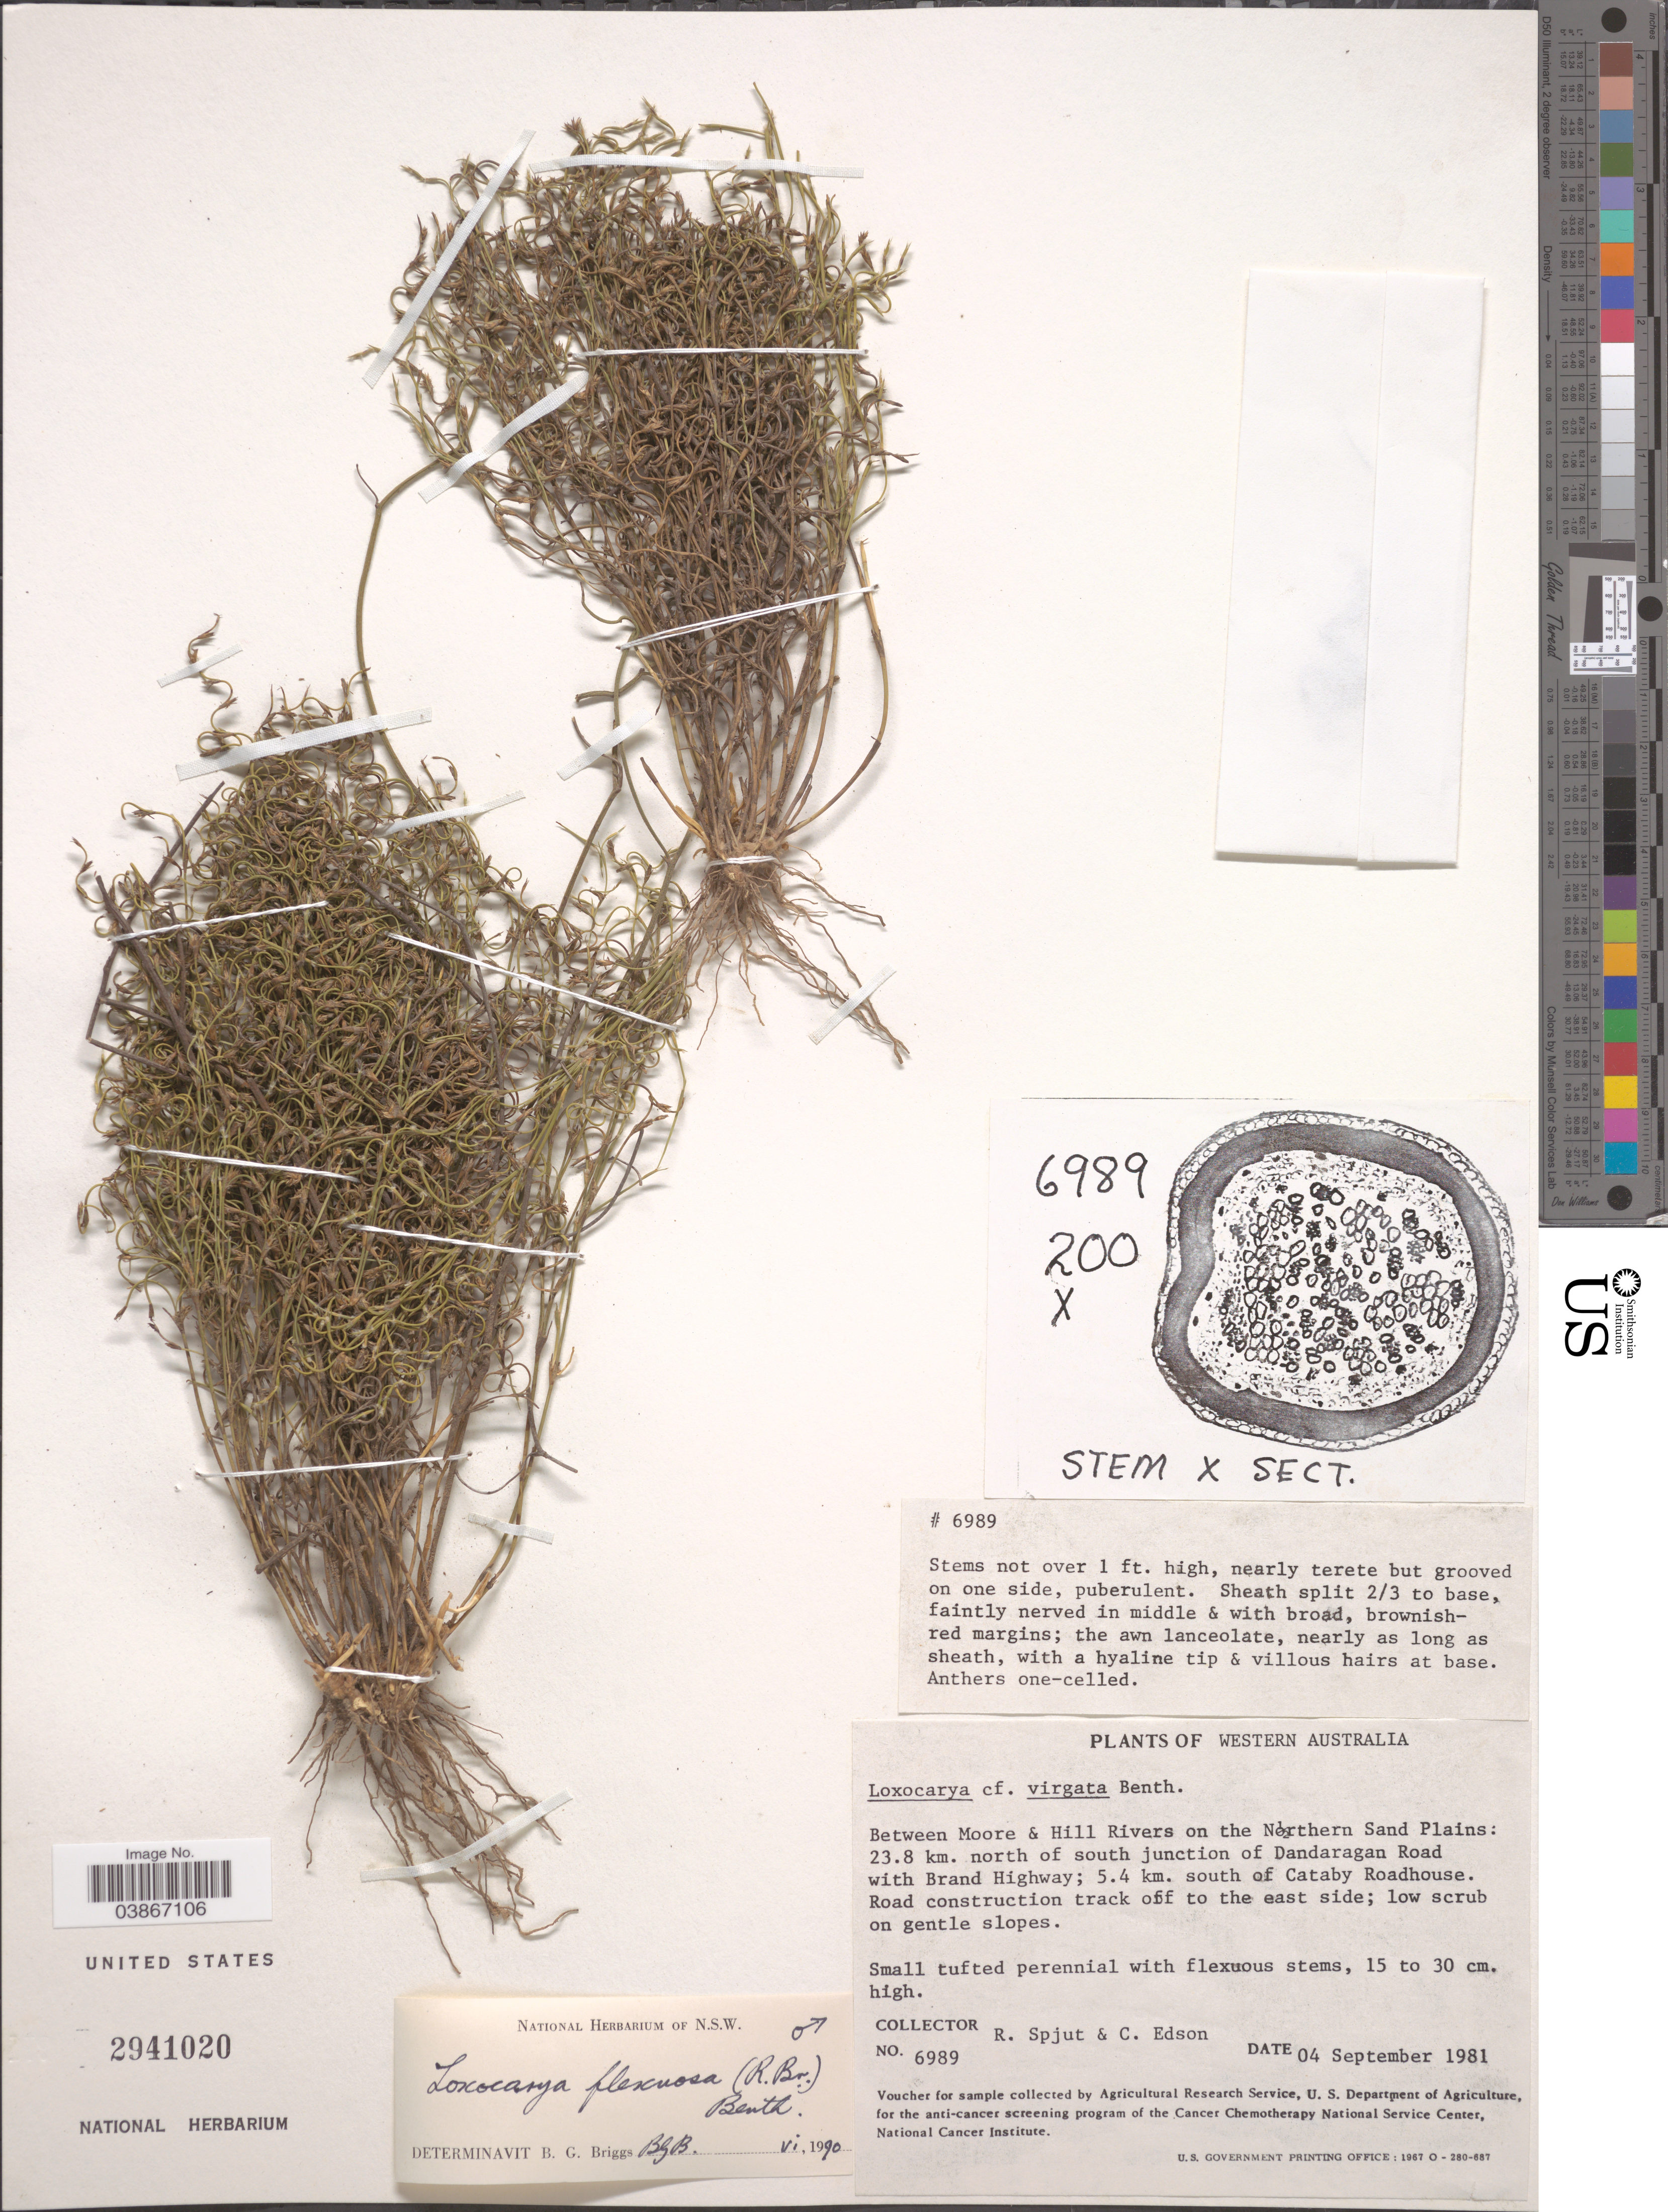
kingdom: Plantae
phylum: Tracheophyta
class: Liliopsida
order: Poales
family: Restionaceae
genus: Desmocladus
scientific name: Desmocladus flexuosus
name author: (R. Br.) B.G. Briggs & L.A.S. Johnson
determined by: Strong, Mark T., (BOT), Smithsonian Institution - National Museum of Natural History (UNITED STATES)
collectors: R. Spjut & C. Edson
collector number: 6989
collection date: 1981-09-04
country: Australia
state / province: Western Australia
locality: Between Moore & Hill Rivers on the Northern Sand Plains: 23.8 km. north of south junction of Dandaragan Road with Brand Highway; 5.4 km. south of Cataby Roadhouse. Road construction track off to the east side.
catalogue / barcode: US 2941020